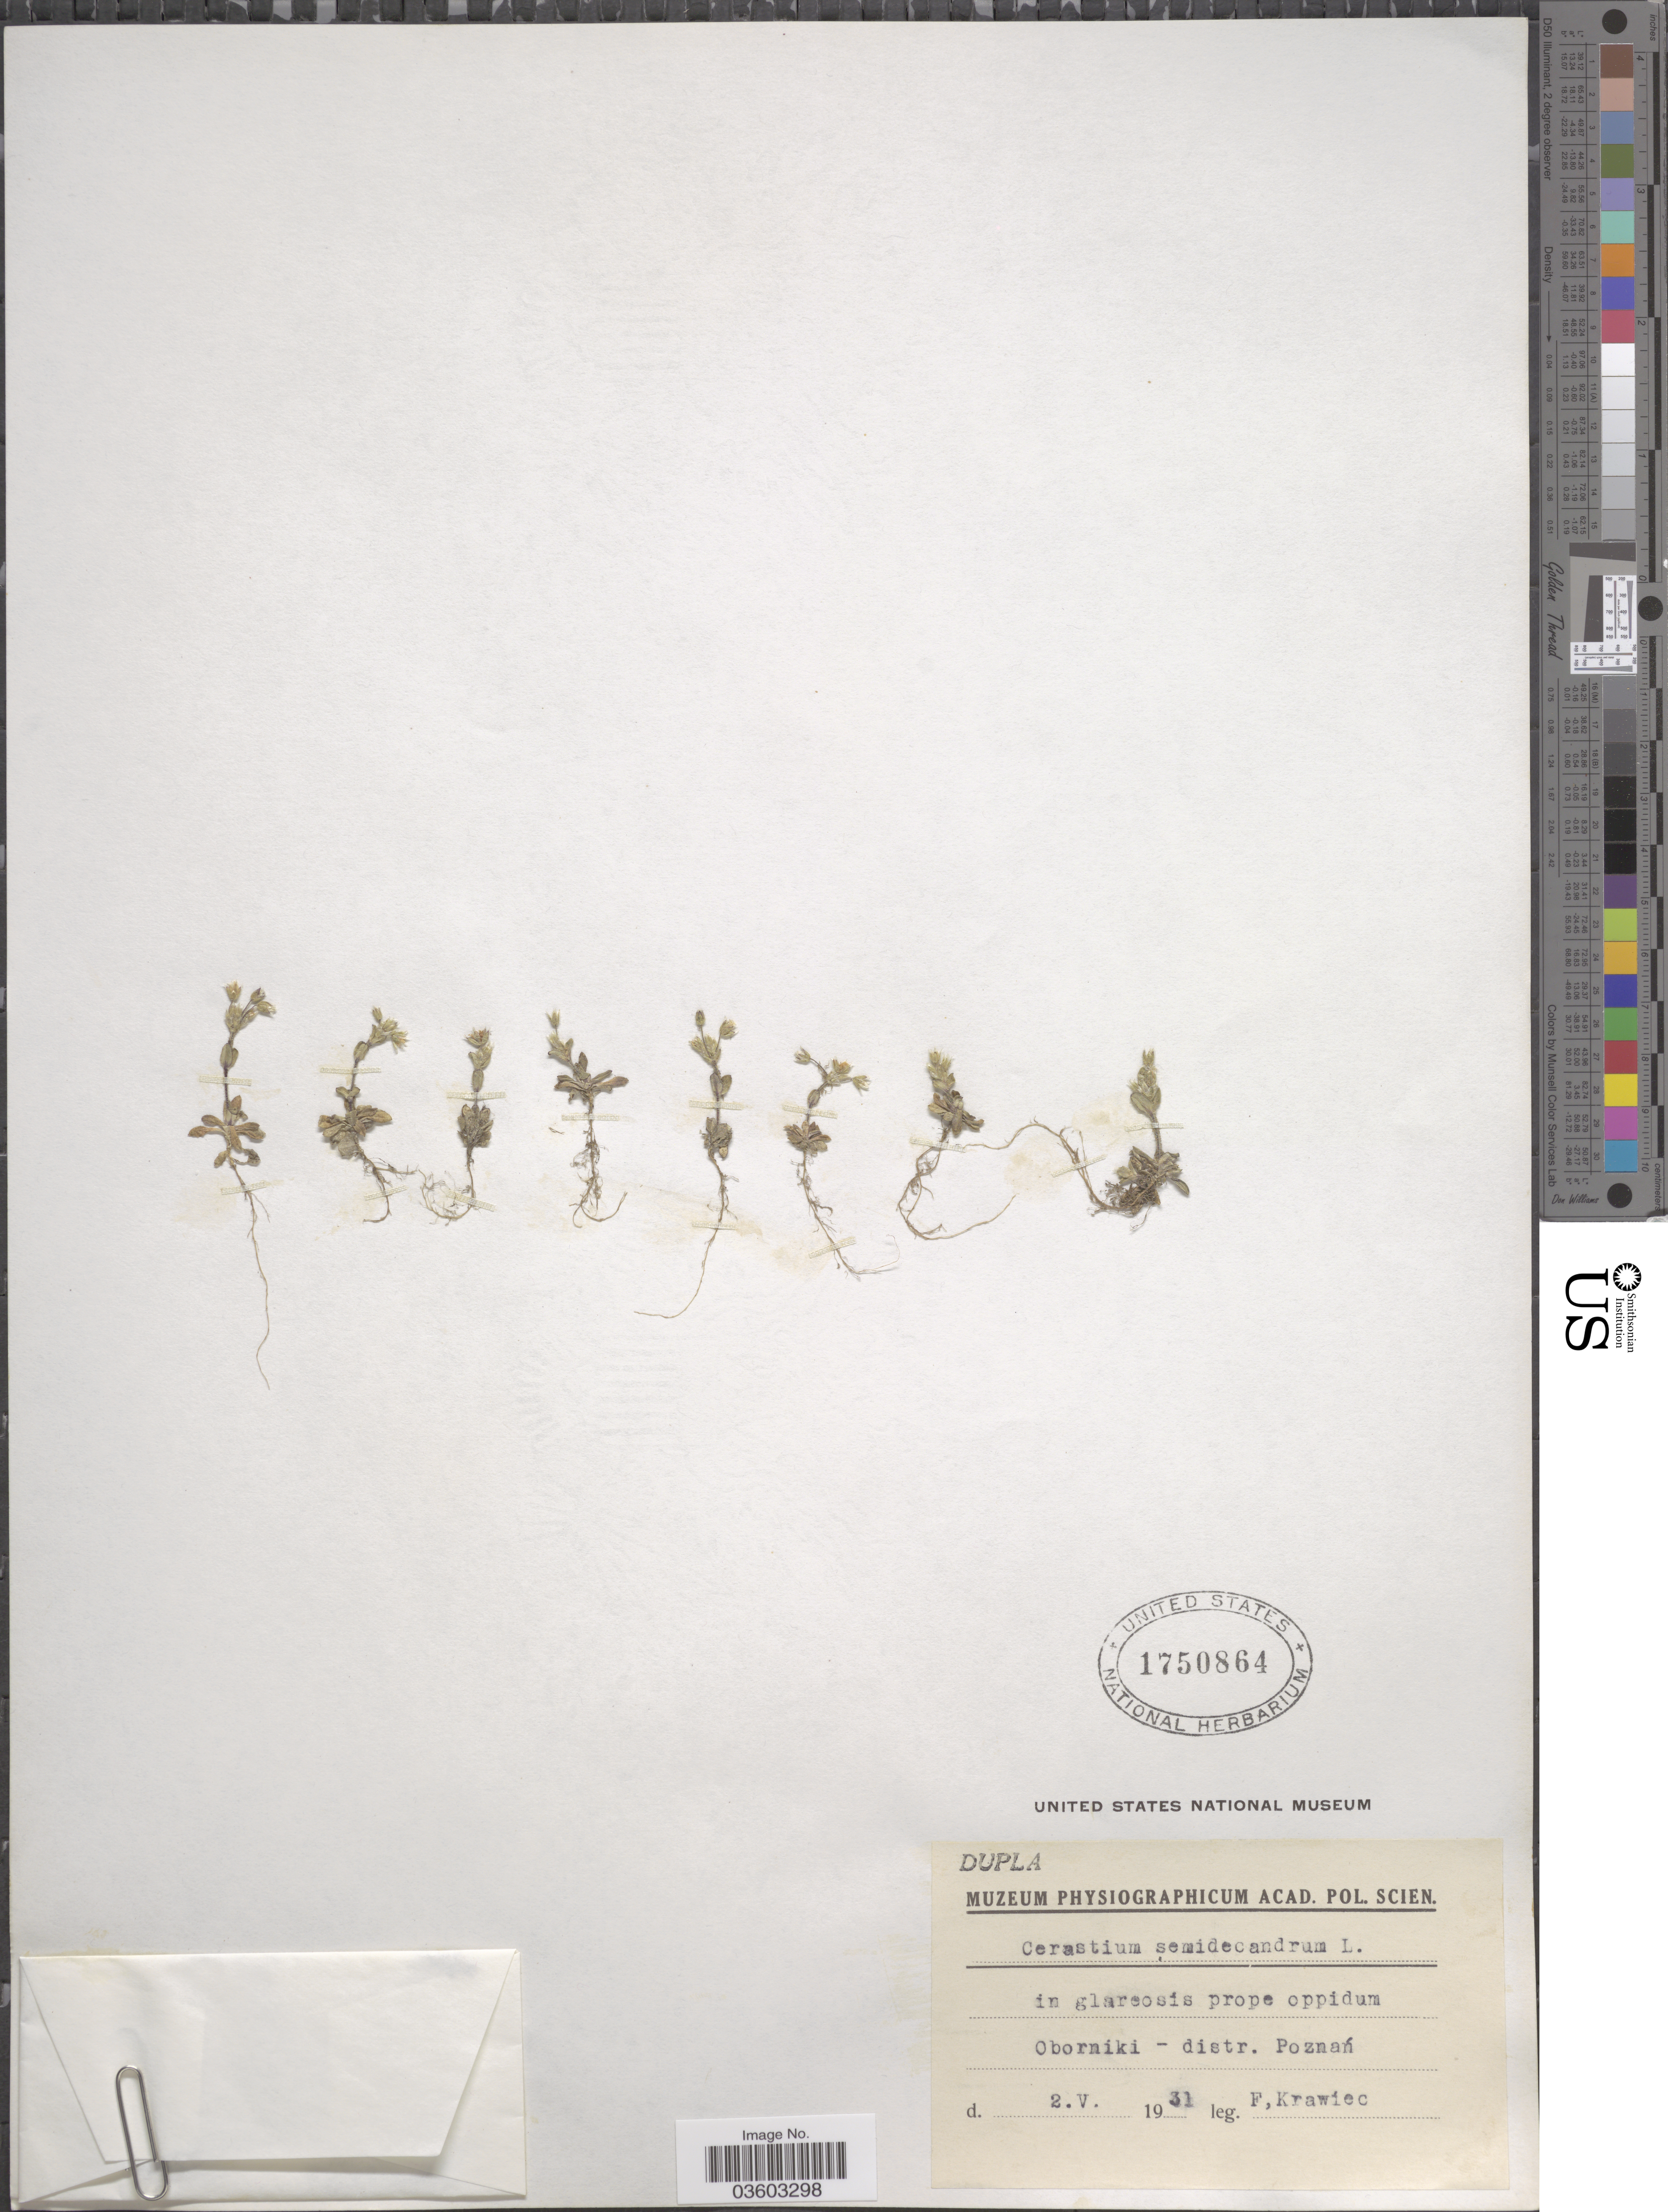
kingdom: Plantae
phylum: Tracheophyta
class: Magnoliopsida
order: Caryophyllales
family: Caryophyllaceae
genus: Cerastium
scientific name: Cerastium semidecandrum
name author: L.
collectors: F. Krawiec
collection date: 1931-05-02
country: Poland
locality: Oborniki - distr. Poznań.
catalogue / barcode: US 1750864